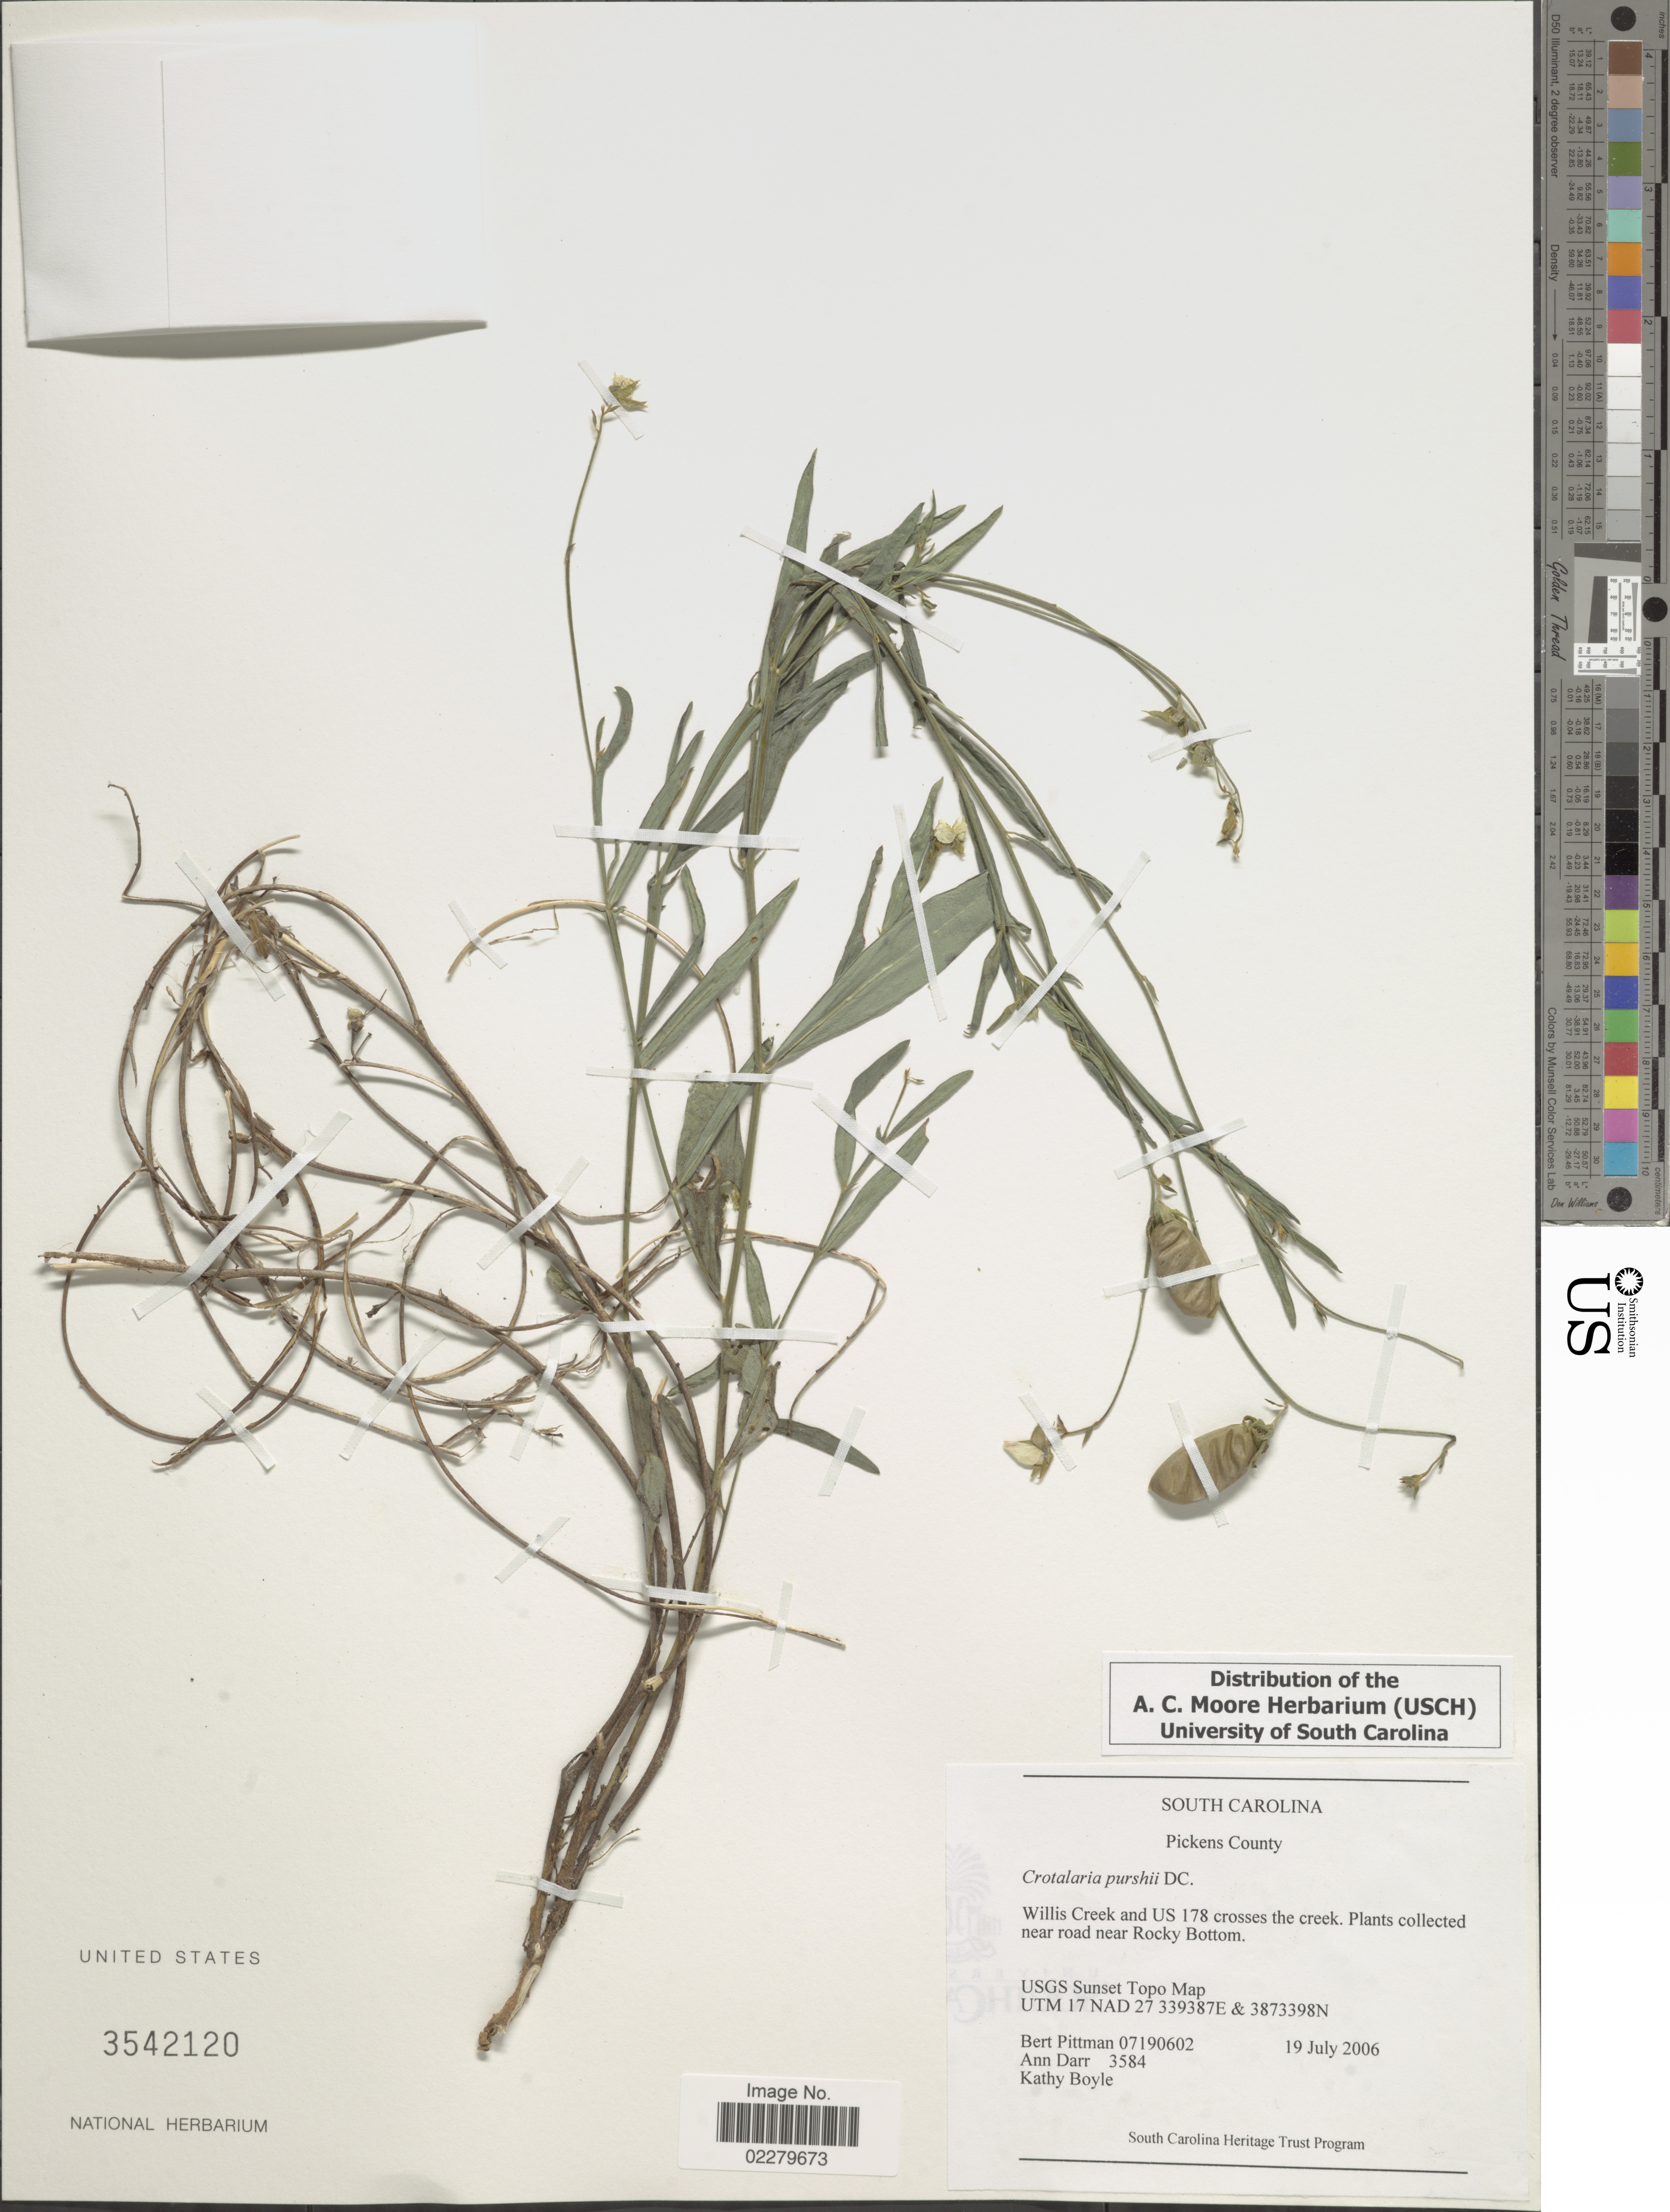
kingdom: Plantae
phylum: Tracheophyta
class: Magnoliopsida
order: Fabales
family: Fabaceae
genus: Crotalaria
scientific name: Crotalaria purshii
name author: DC.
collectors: B. Pittman, A. Darr & K. Boyle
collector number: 07190602/3584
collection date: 2006-07-19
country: United States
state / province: South Carolina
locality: Pickens County. Willis Creek and US 178 crosses the creek. Plants collected near road near Rocky Bottom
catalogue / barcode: US 3542120